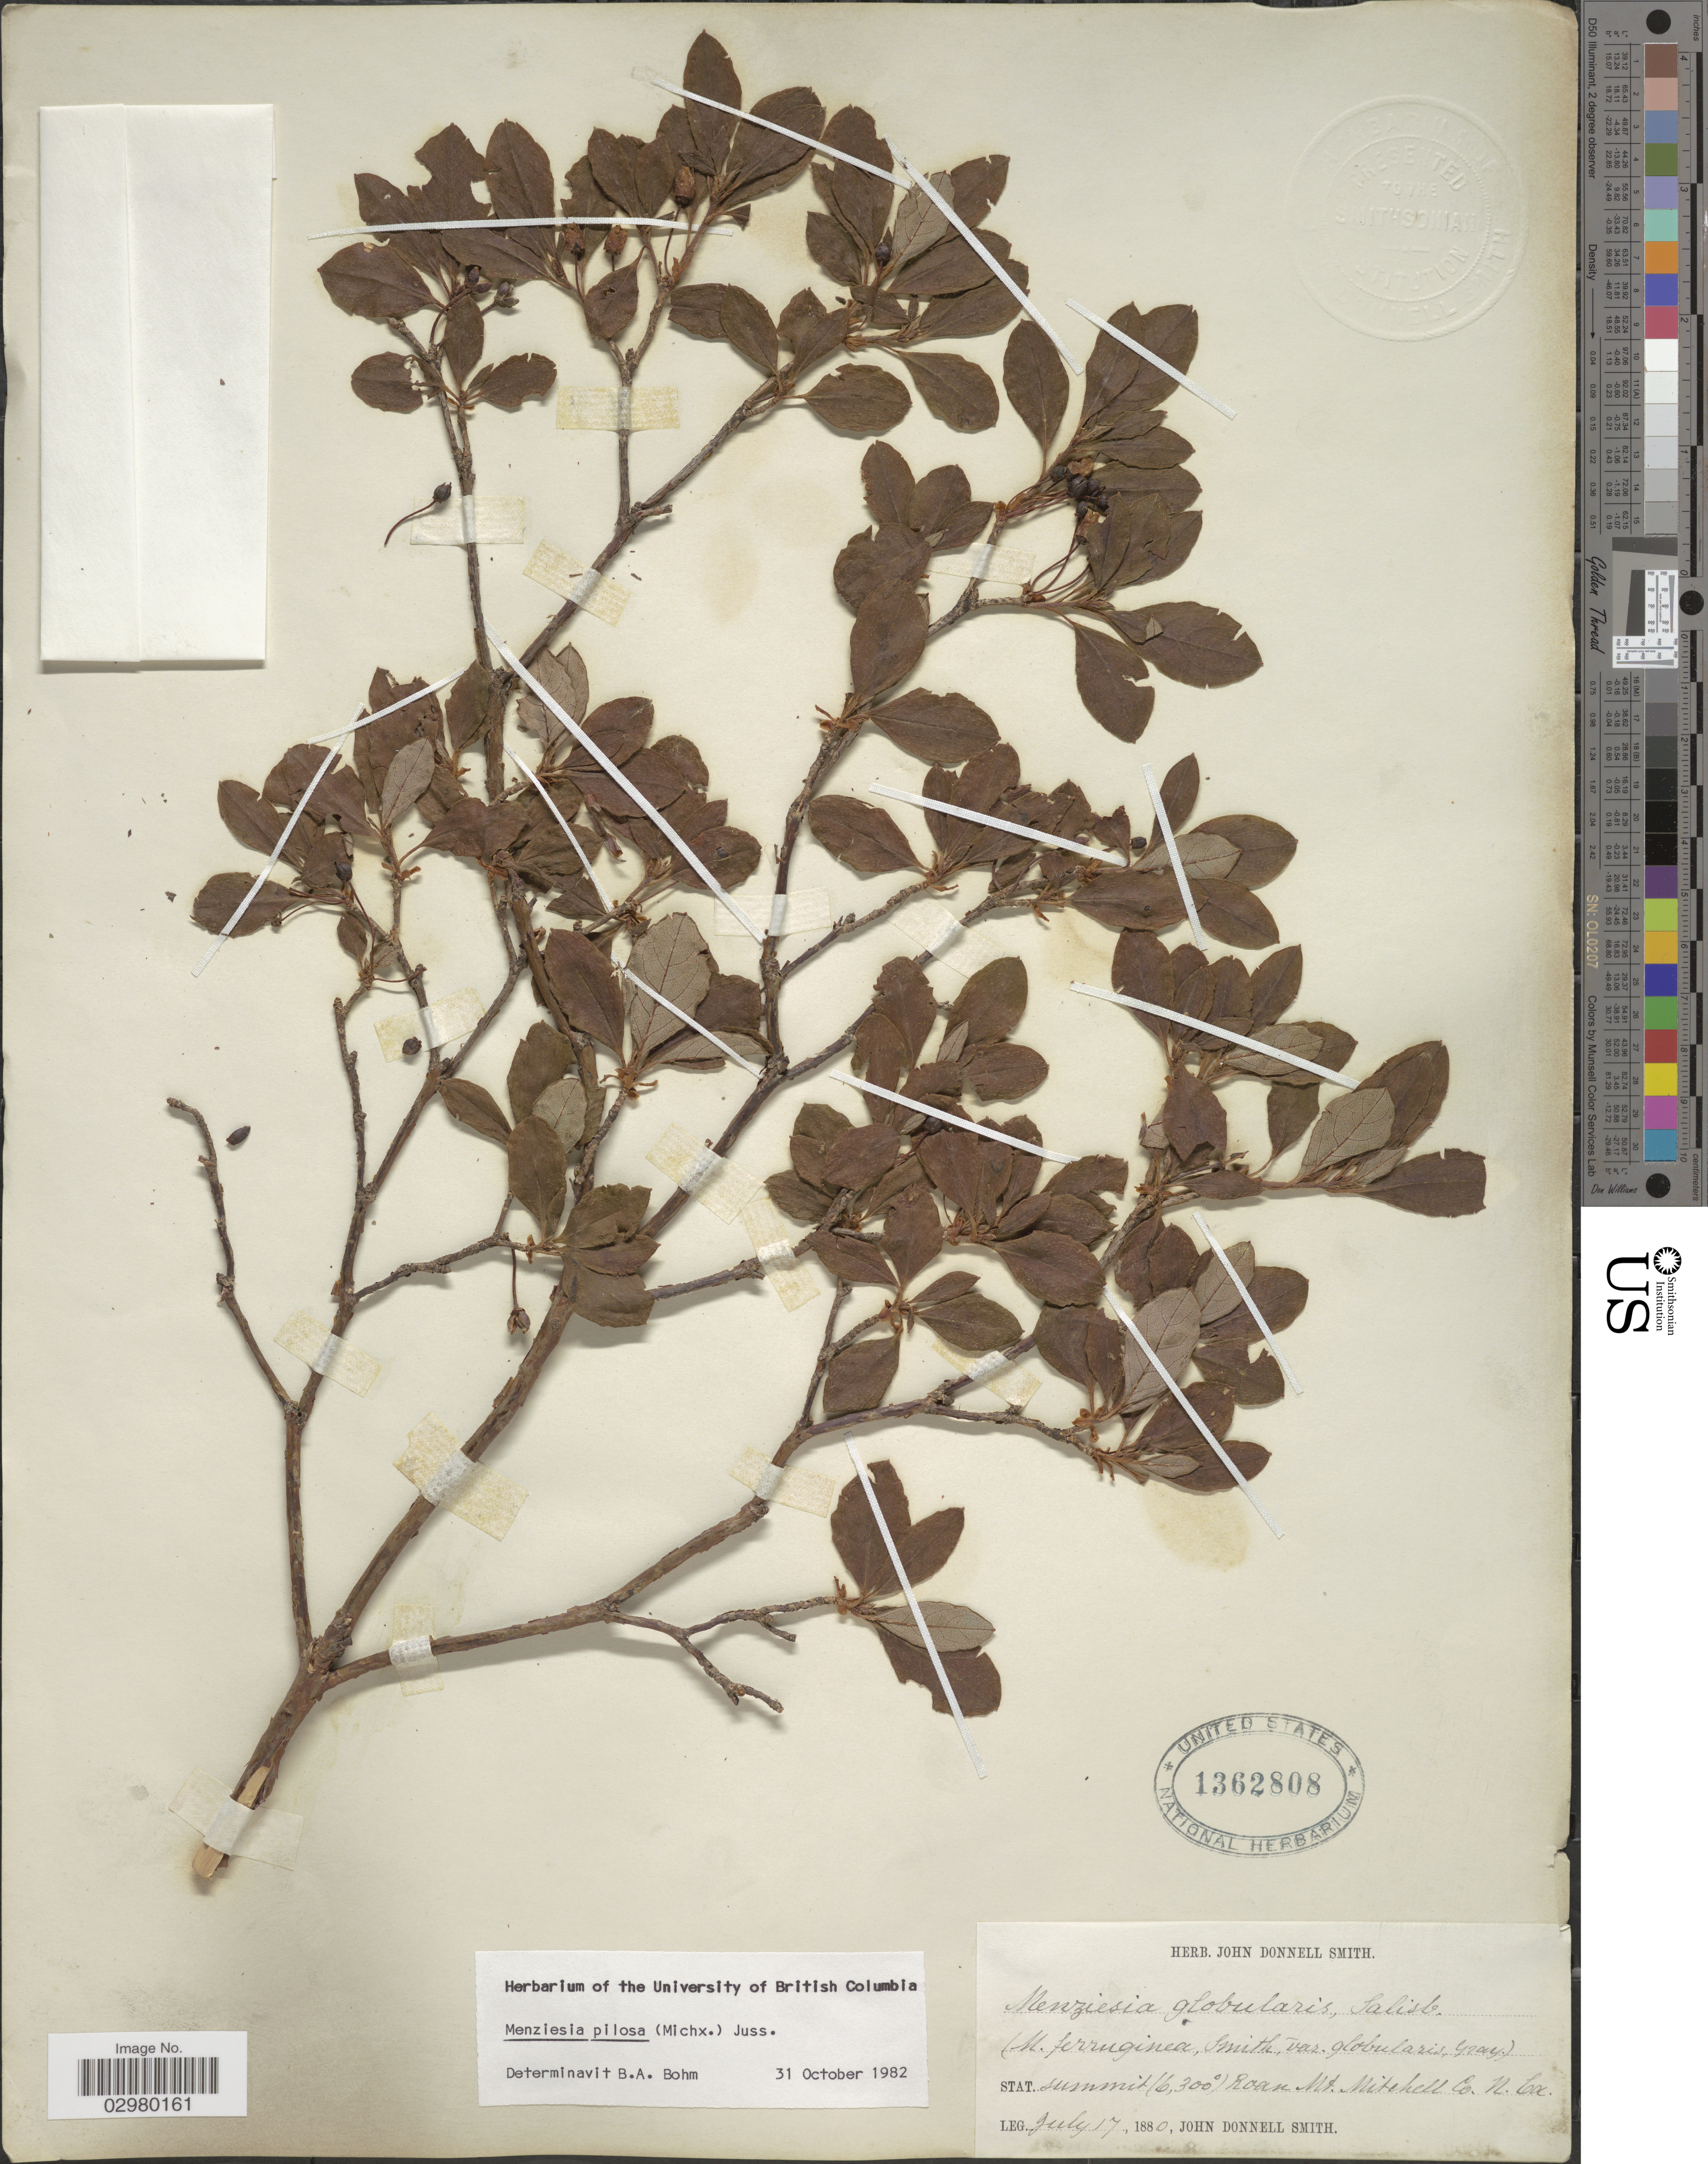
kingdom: Plantae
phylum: Tracheophyta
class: Magnoliopsida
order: Ericales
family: Ericaceae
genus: Menziesia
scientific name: Menziesia pilosa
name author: (Michx.) Juss.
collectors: J. Donnell Smith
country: United States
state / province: North Carolina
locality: Stat. summit Roan Mt. Mitchell Co.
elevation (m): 1920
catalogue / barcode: US 1362806